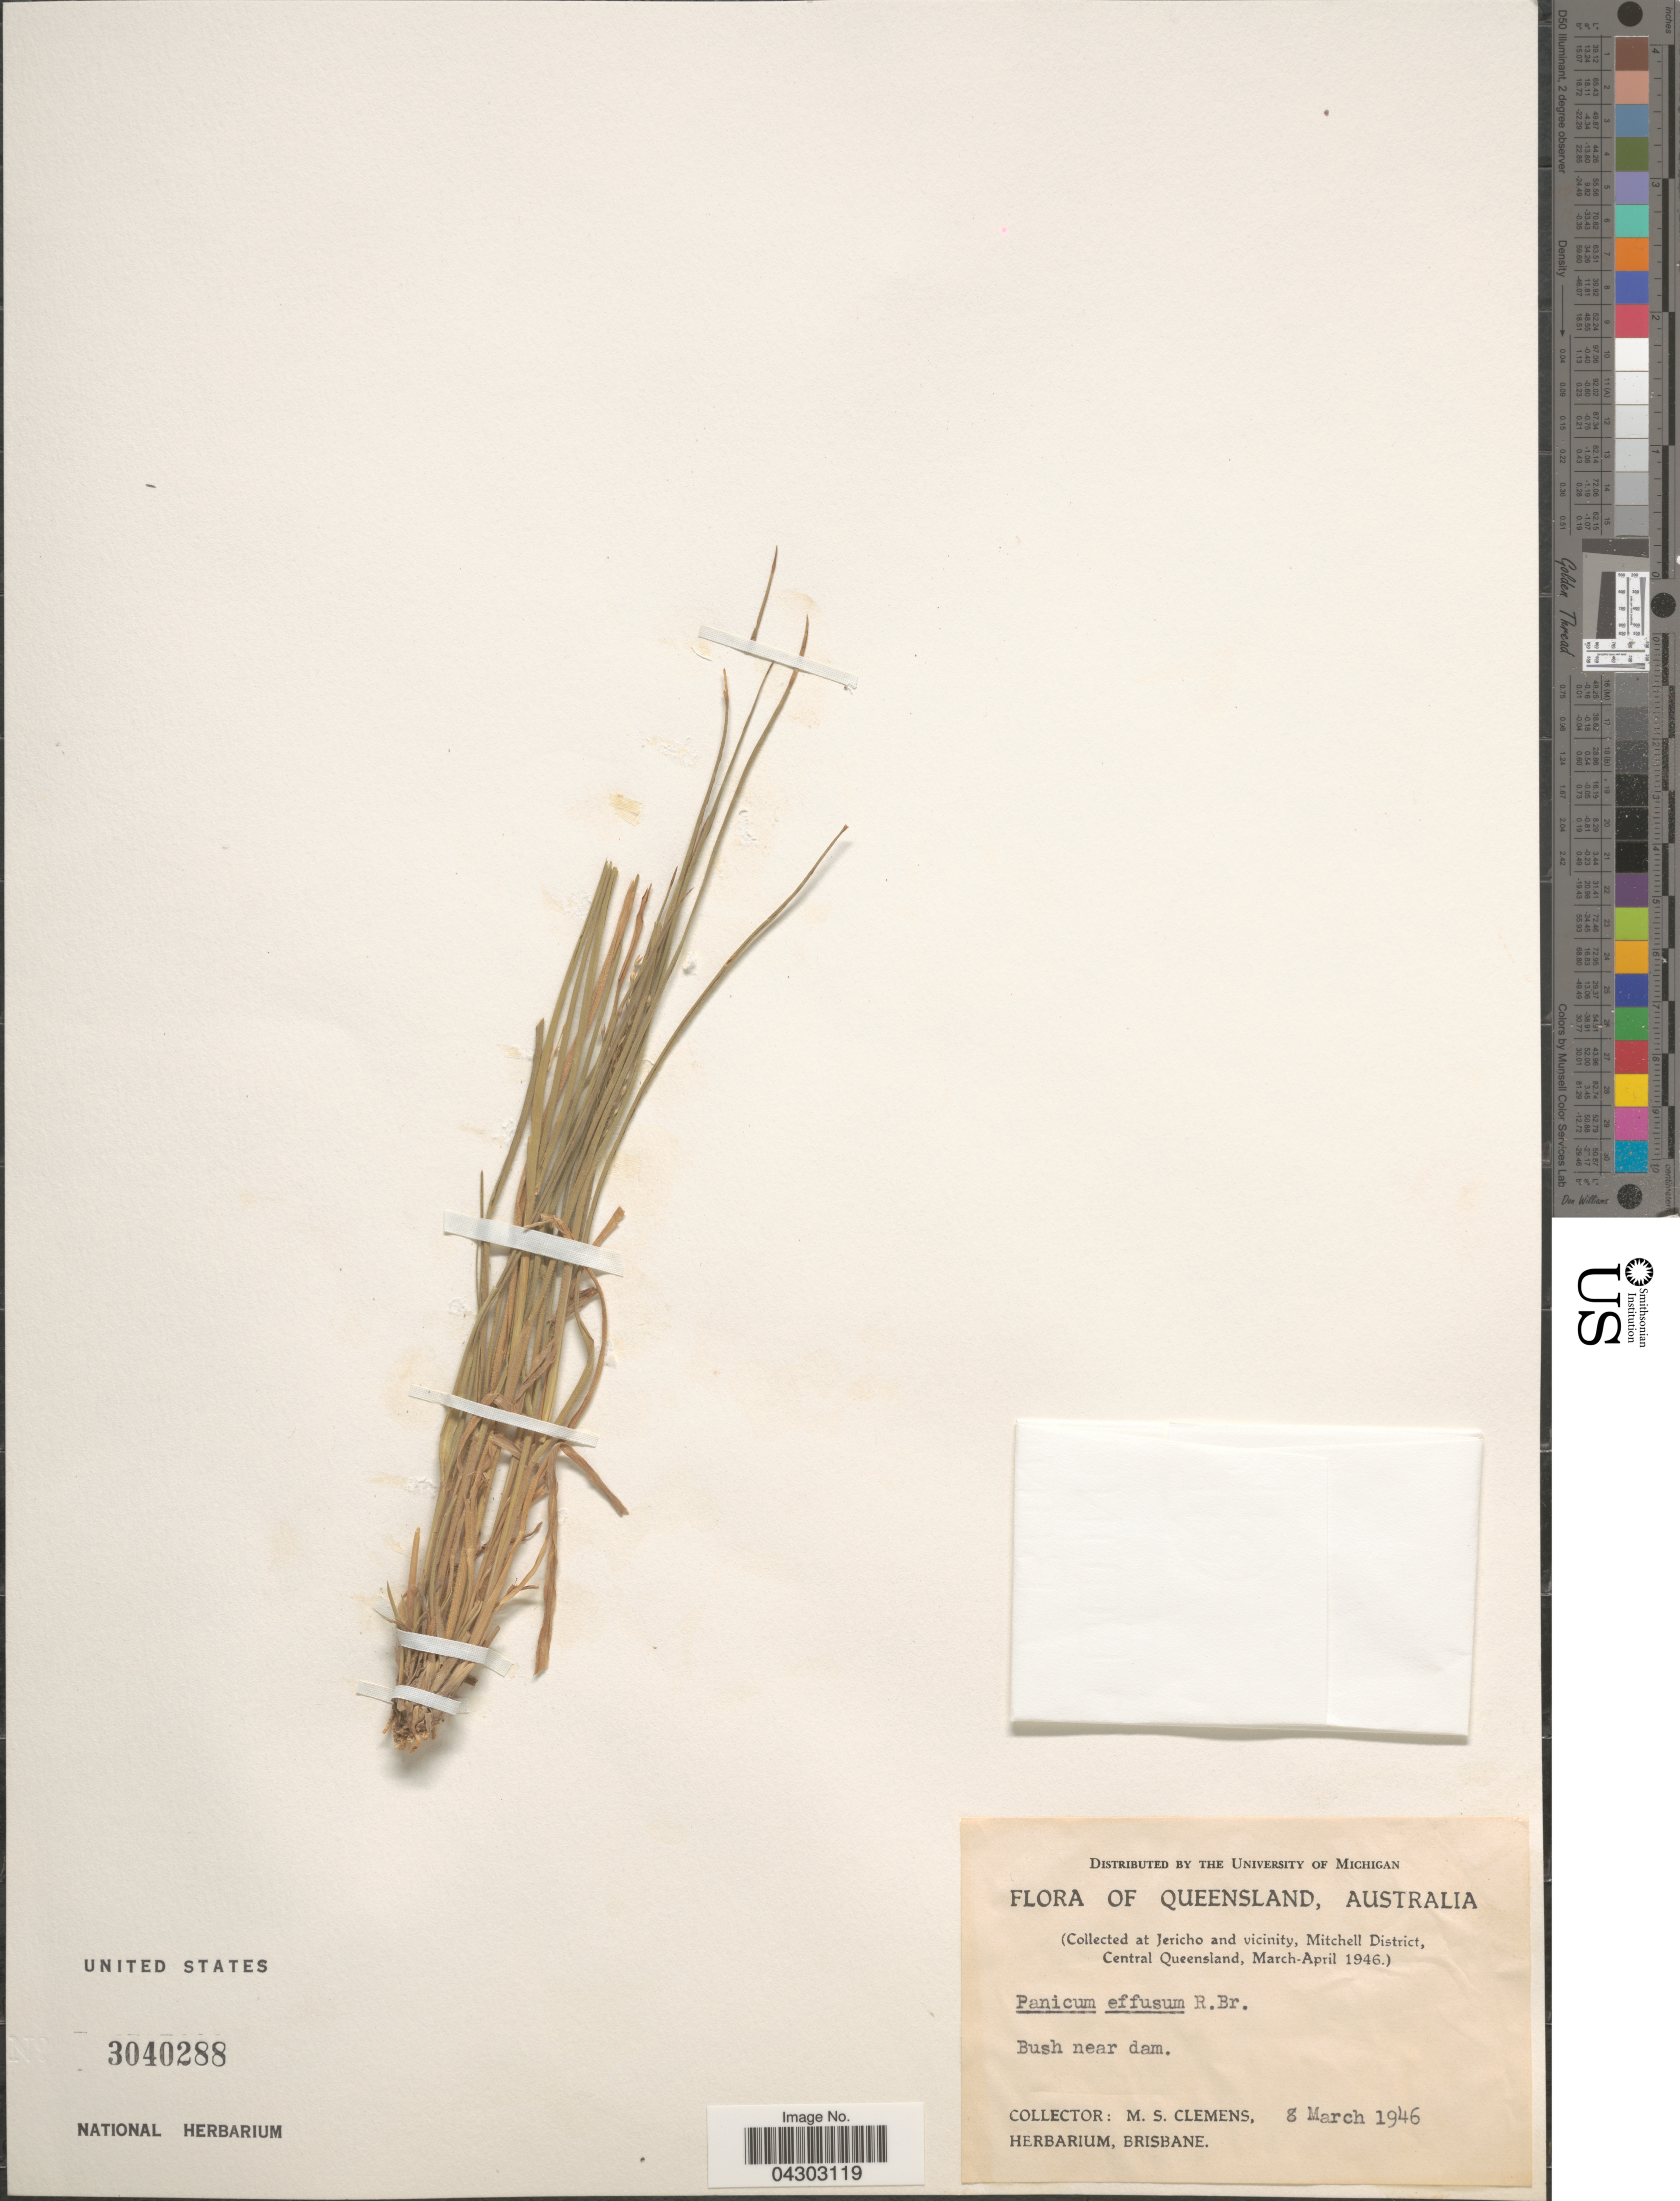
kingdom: Plantae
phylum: Tracheophyta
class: Liliopsida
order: Poales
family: Poaceae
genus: Panicum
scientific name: Panicum effusum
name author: R. Br.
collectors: M. S. Clemens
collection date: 1946-03-08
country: Australia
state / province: Queensland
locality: At Jericho and vicinity, Mitchell District, Central Queensland. Bush near dam.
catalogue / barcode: US 3040288